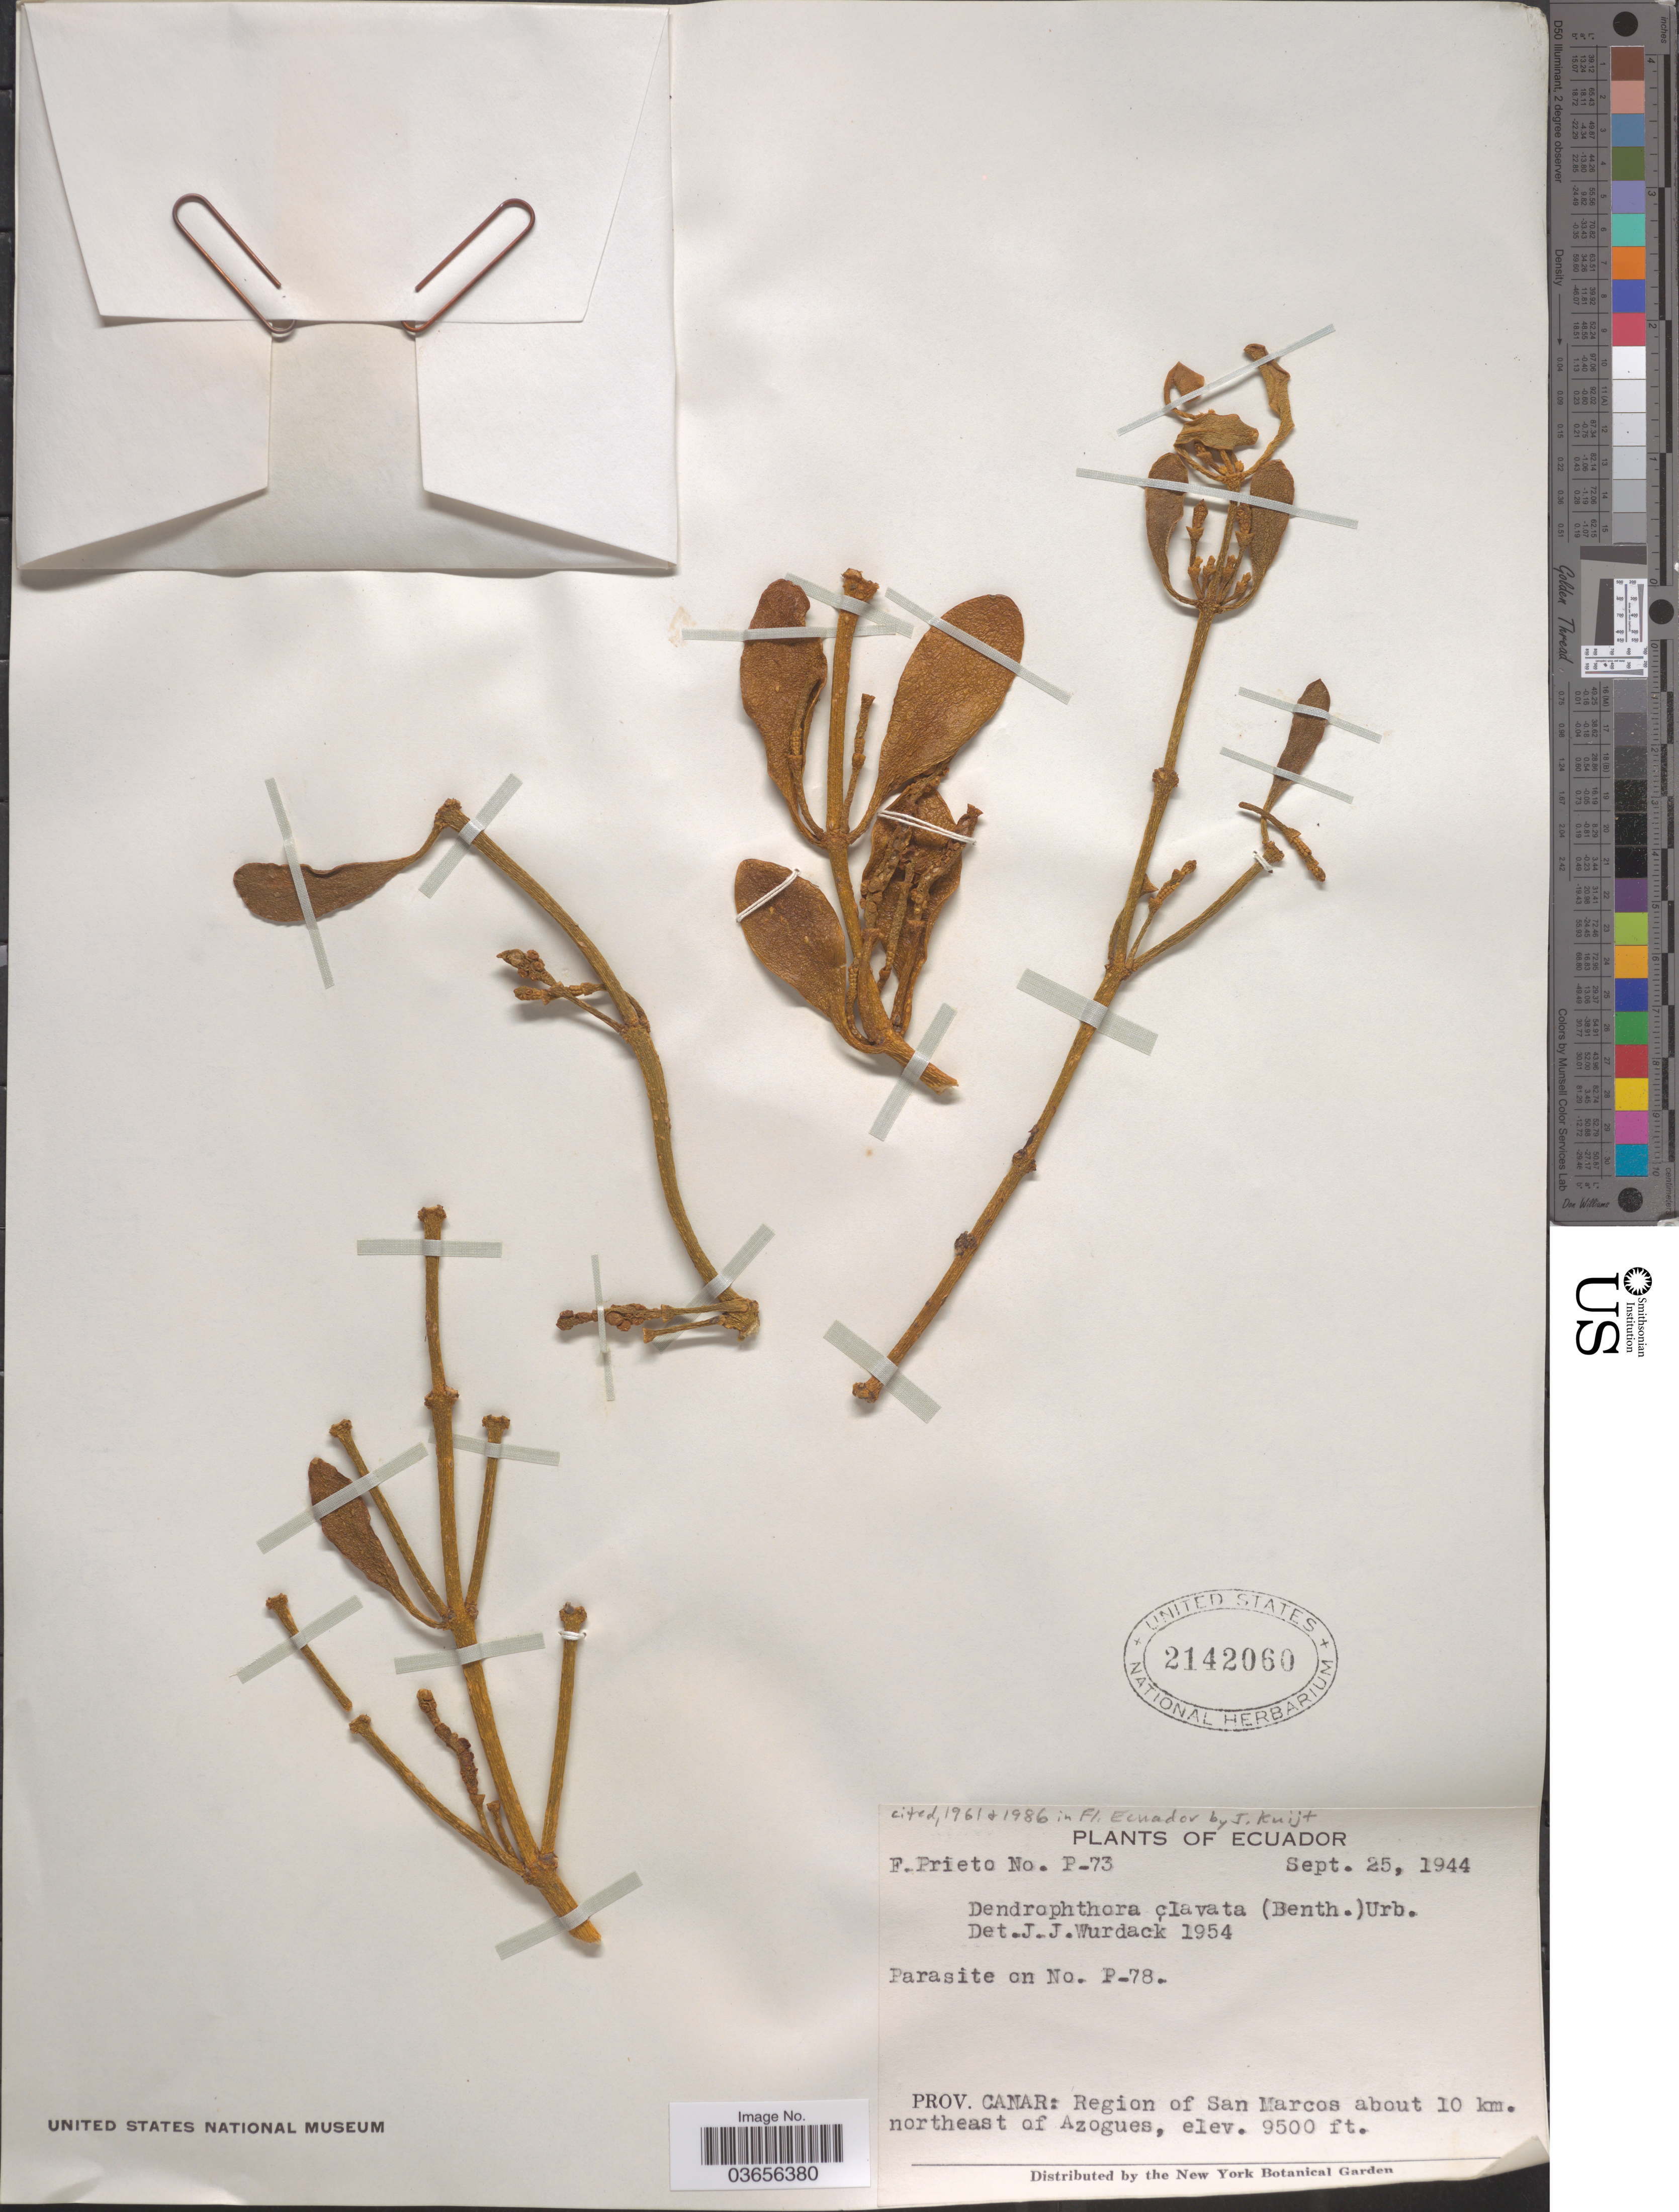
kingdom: Plantae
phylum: Tracheophyta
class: Magnoliopsida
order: Santalales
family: Viscaceae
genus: Dendrophthora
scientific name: Dendrophthora clavata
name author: (Benth.) Urb.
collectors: F. Prieto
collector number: P-73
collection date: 1944-09-25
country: Ecuador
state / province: Cañar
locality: Region of San Marcos about 10 km. northeast of Azogues.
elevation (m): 2896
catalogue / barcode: US 2142060